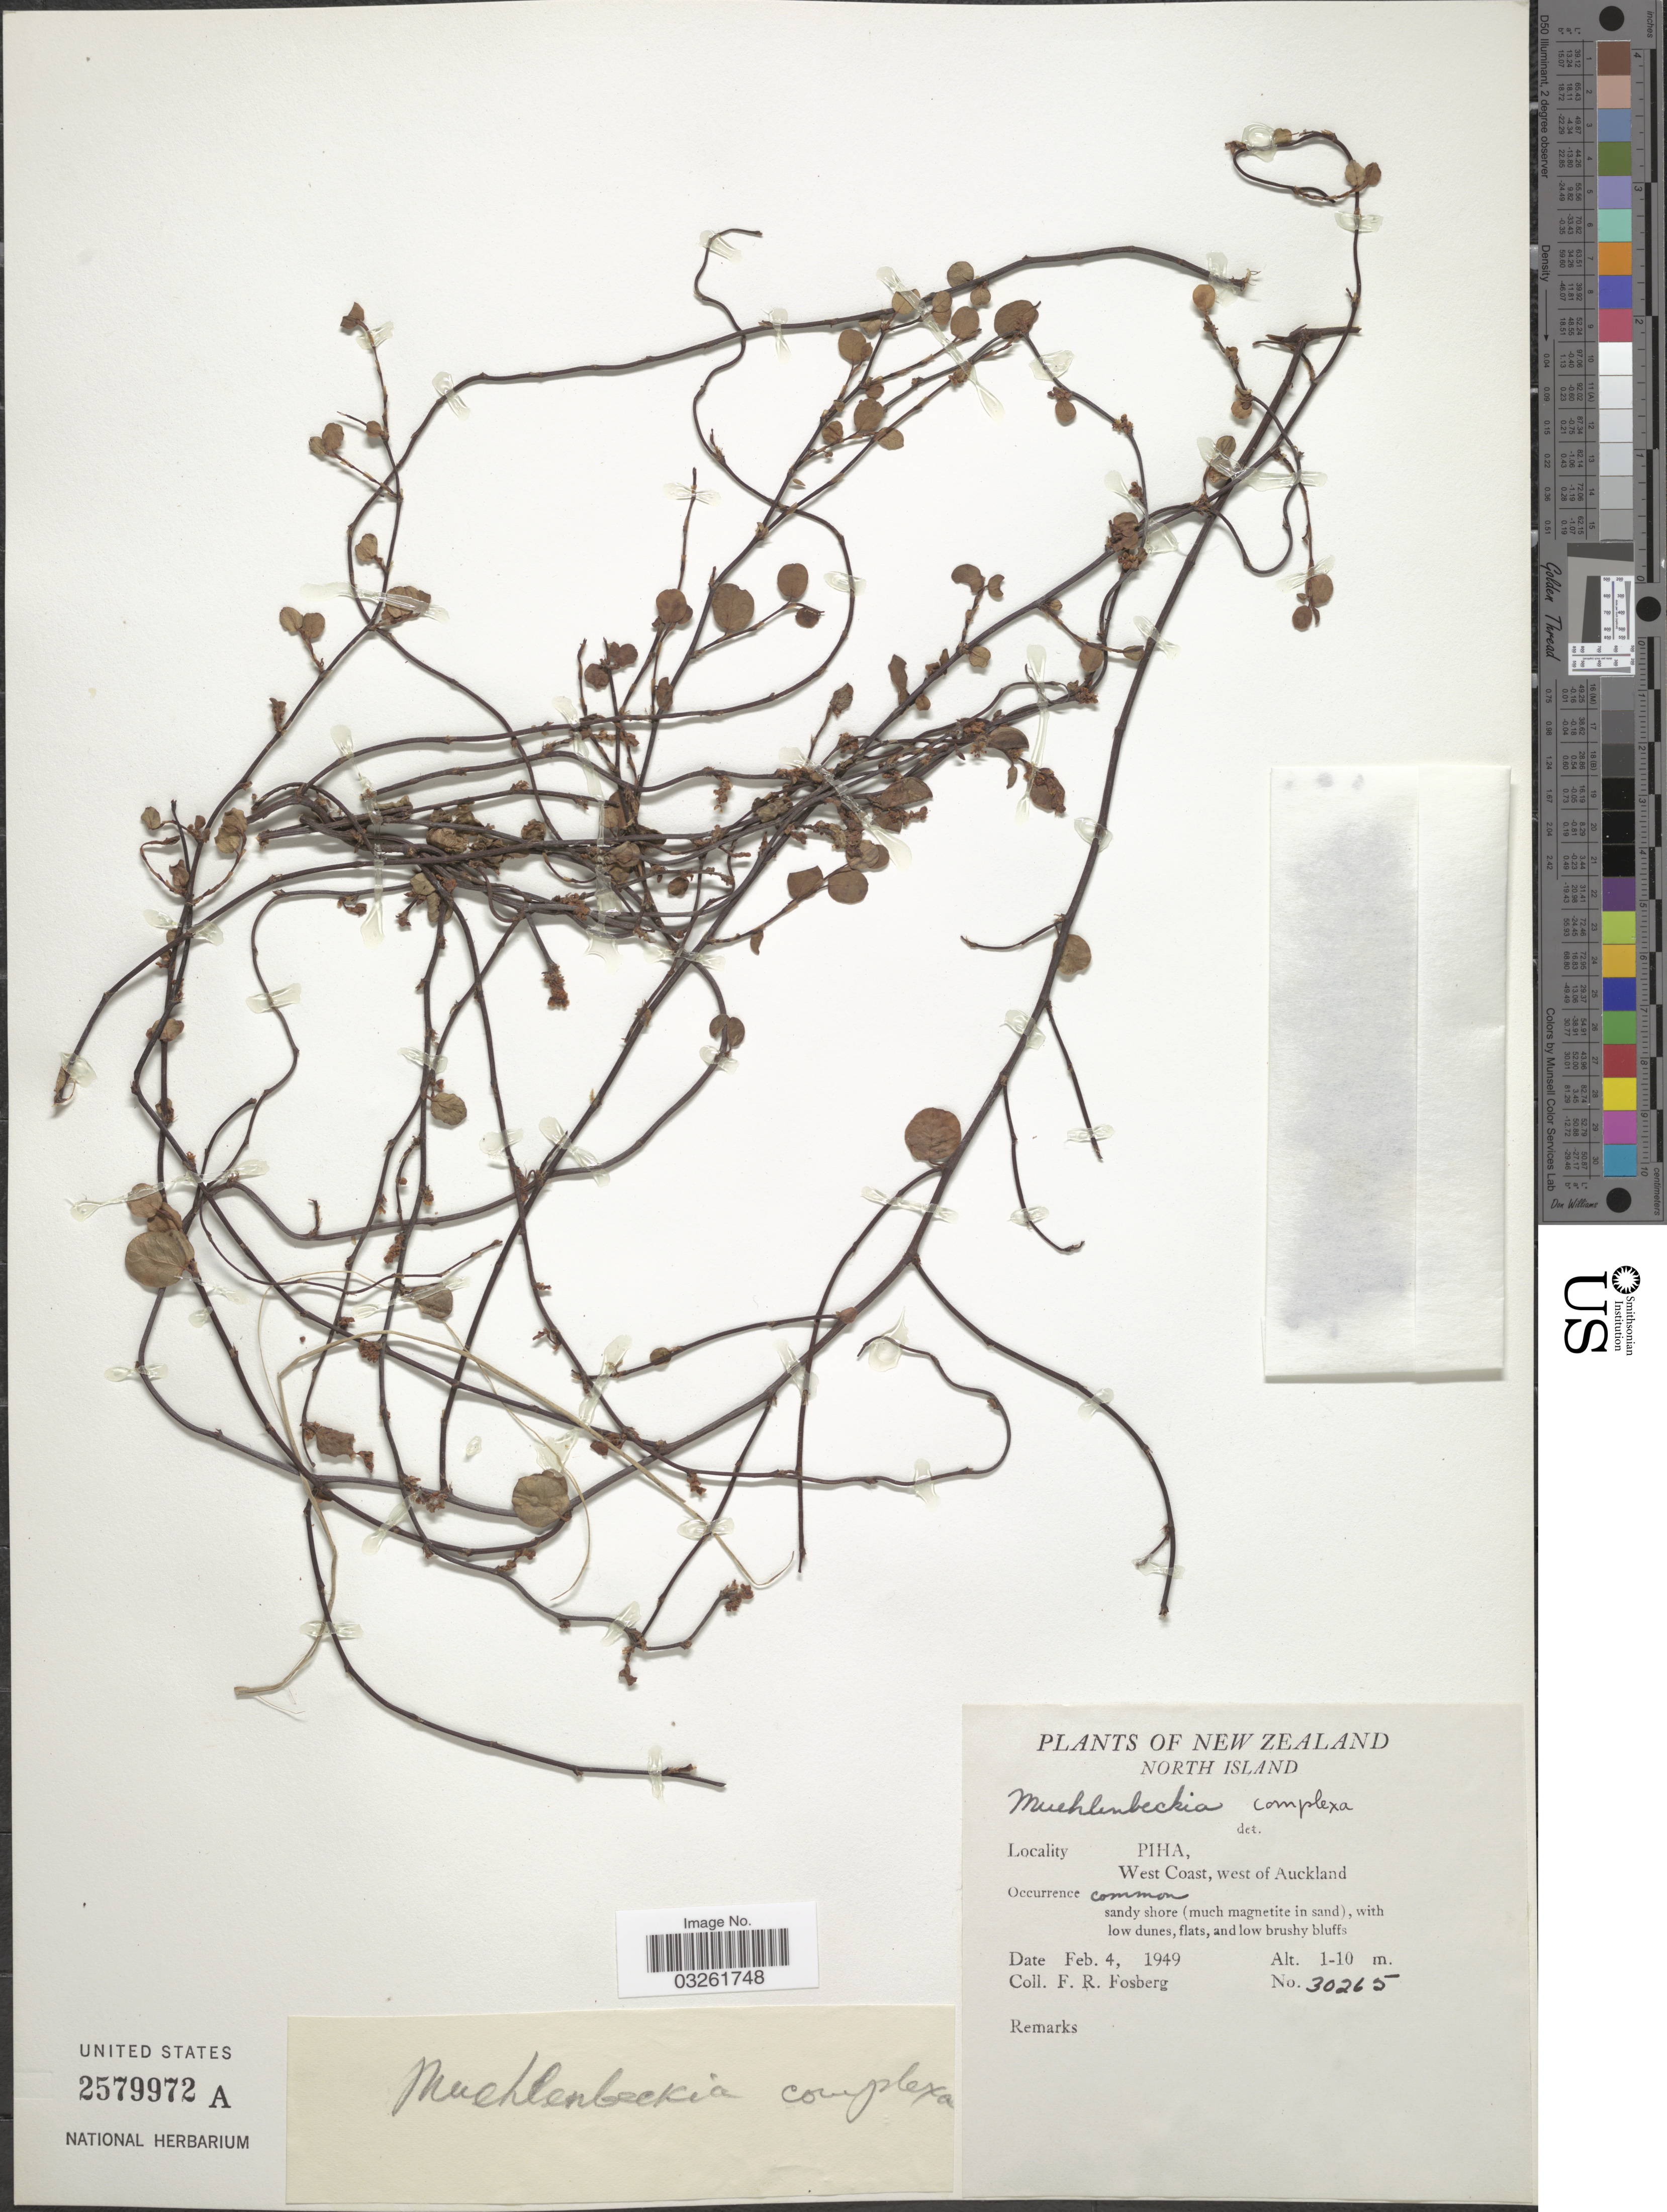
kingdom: Plantae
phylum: Tracheophyta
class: Magnoliopsida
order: Caryophyllales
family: Polygonaceae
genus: Muehlenbeckia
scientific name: Muehlenbeckia complexa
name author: Meisn.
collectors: F. R. Fosberg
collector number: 30265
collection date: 1949-02-04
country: New Zealand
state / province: Auckland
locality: North Island. Piha, West Coast, west of Auckland.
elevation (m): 1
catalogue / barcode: US 2579972A